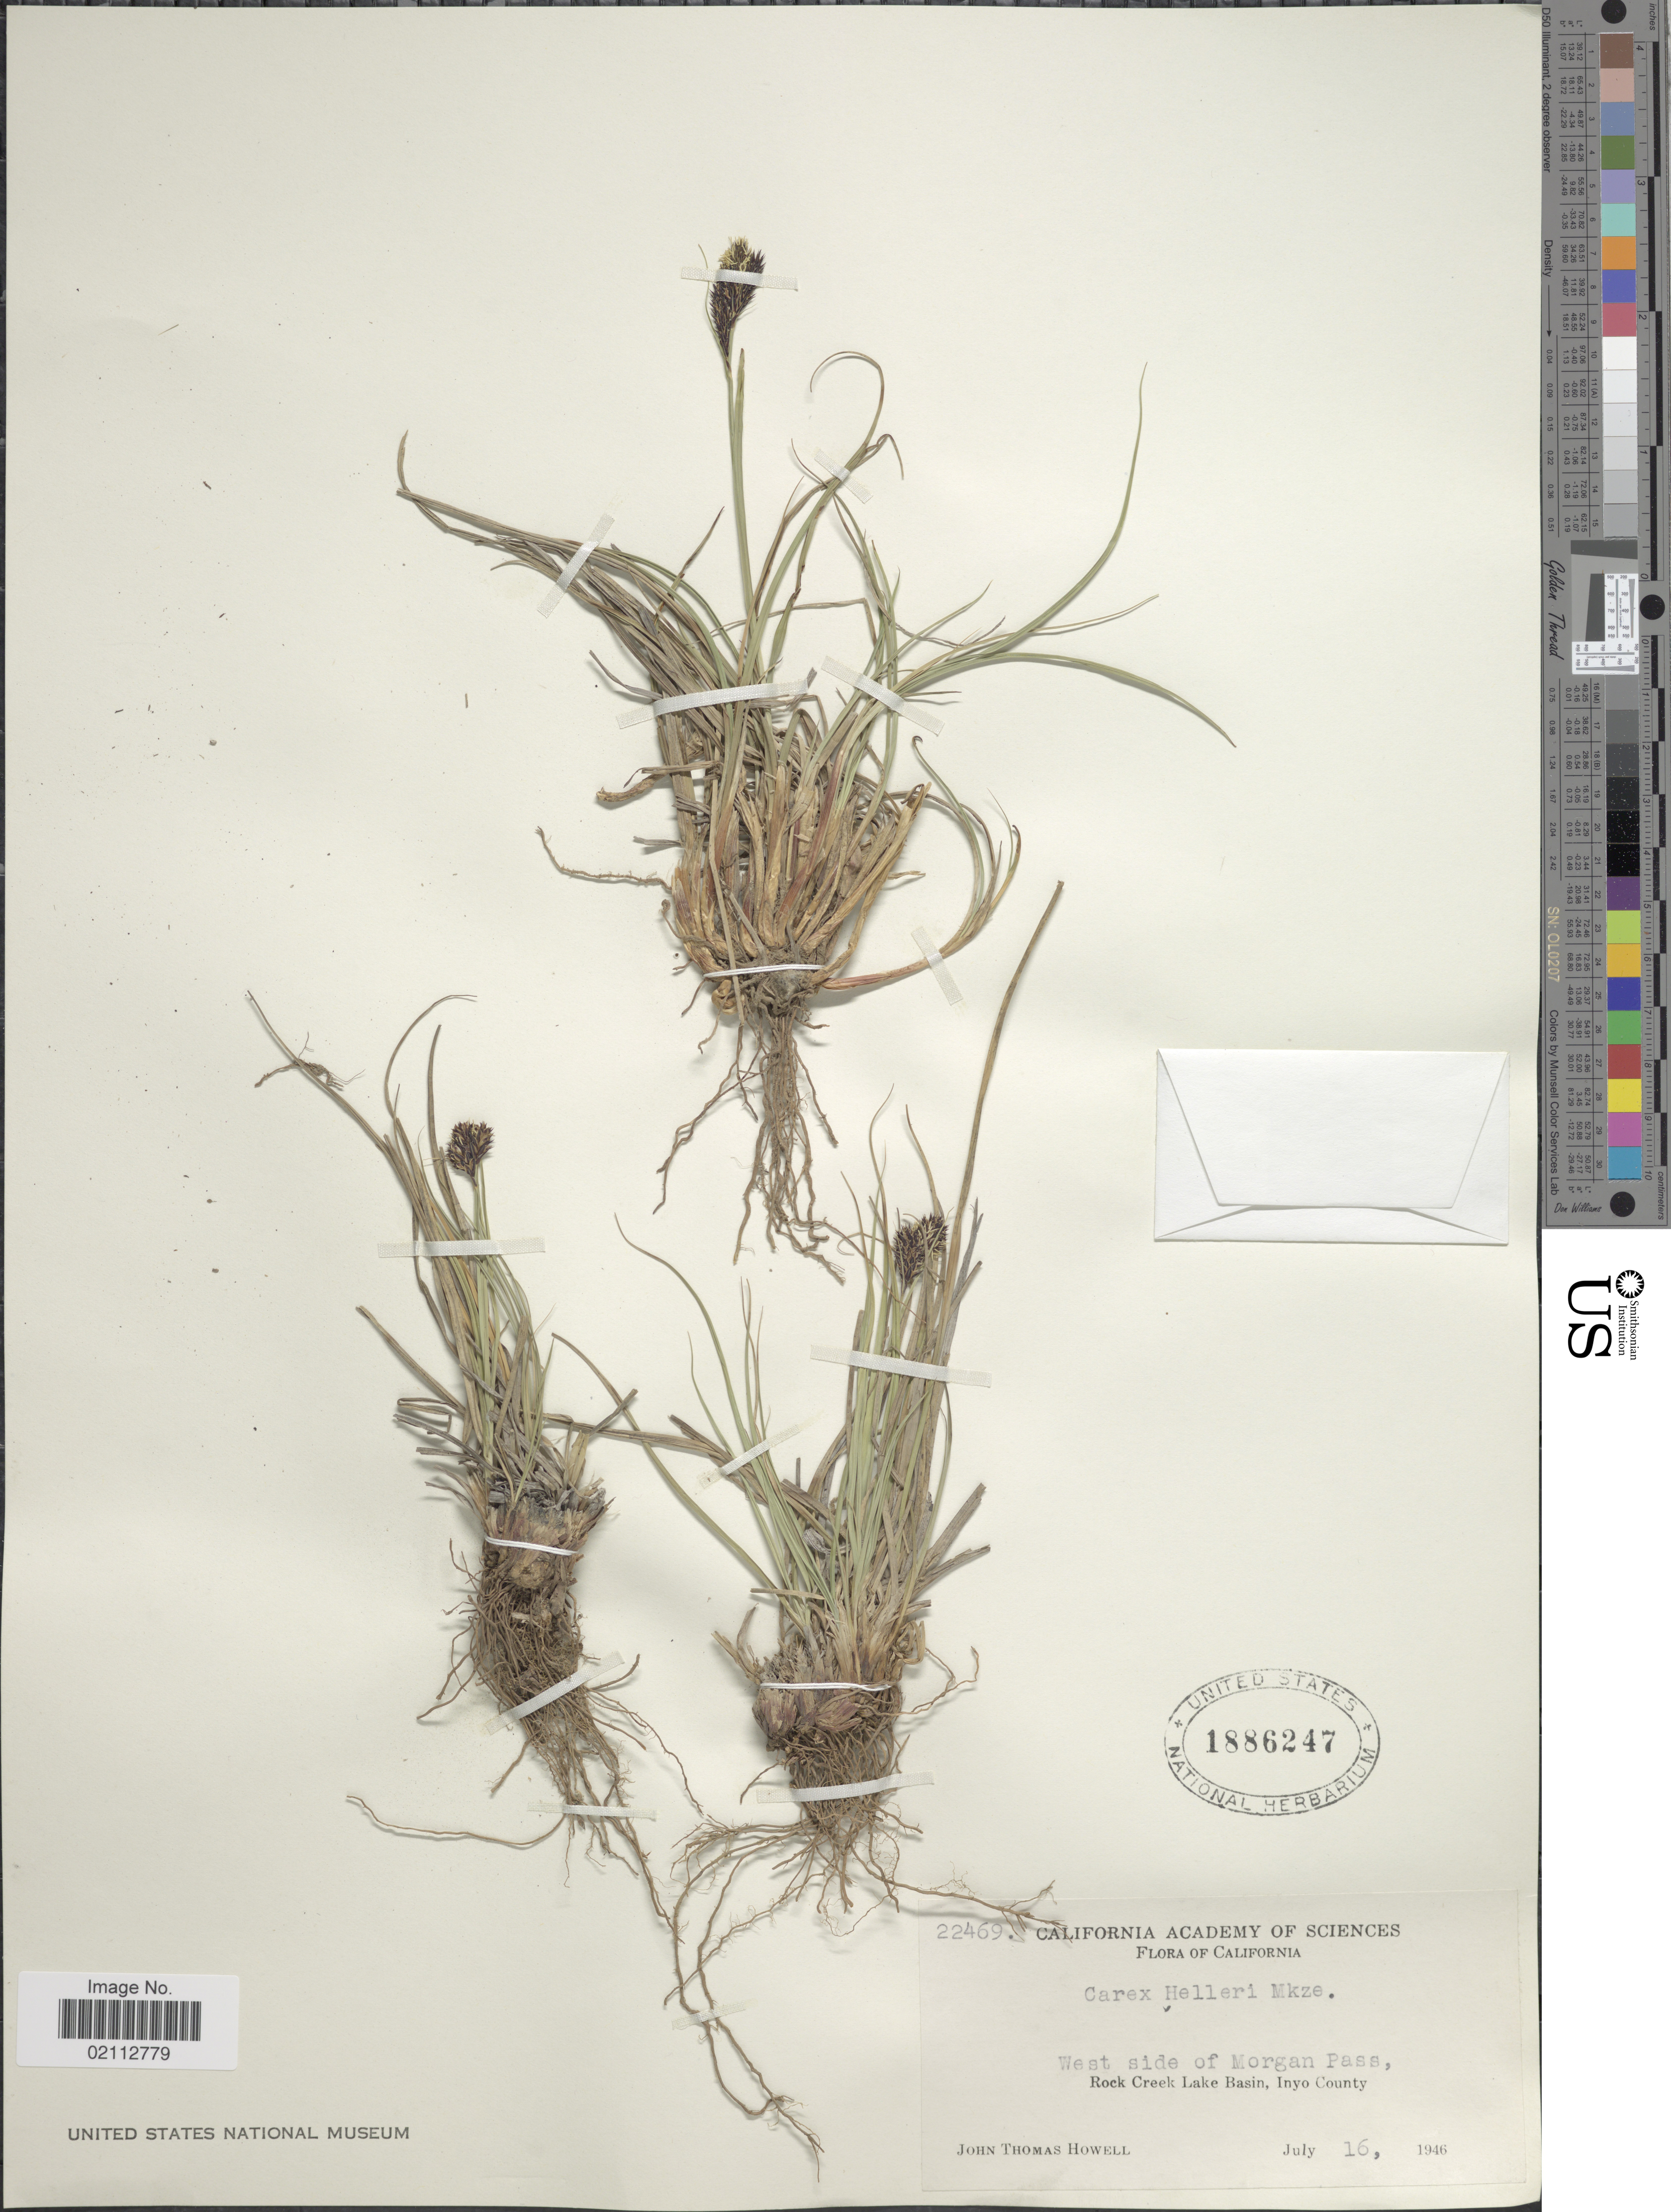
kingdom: Plantae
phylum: Tracheophyta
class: Liliopsida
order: Poales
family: Cyperaceae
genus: Carex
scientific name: Carex helleri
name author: Mack.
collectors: J. T. Howell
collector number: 22469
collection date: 1946-07-16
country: United States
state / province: California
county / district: Inyo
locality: West side of Morgan Pass, Rock Creek Lake Basin, Inyo County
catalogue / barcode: US 1886247